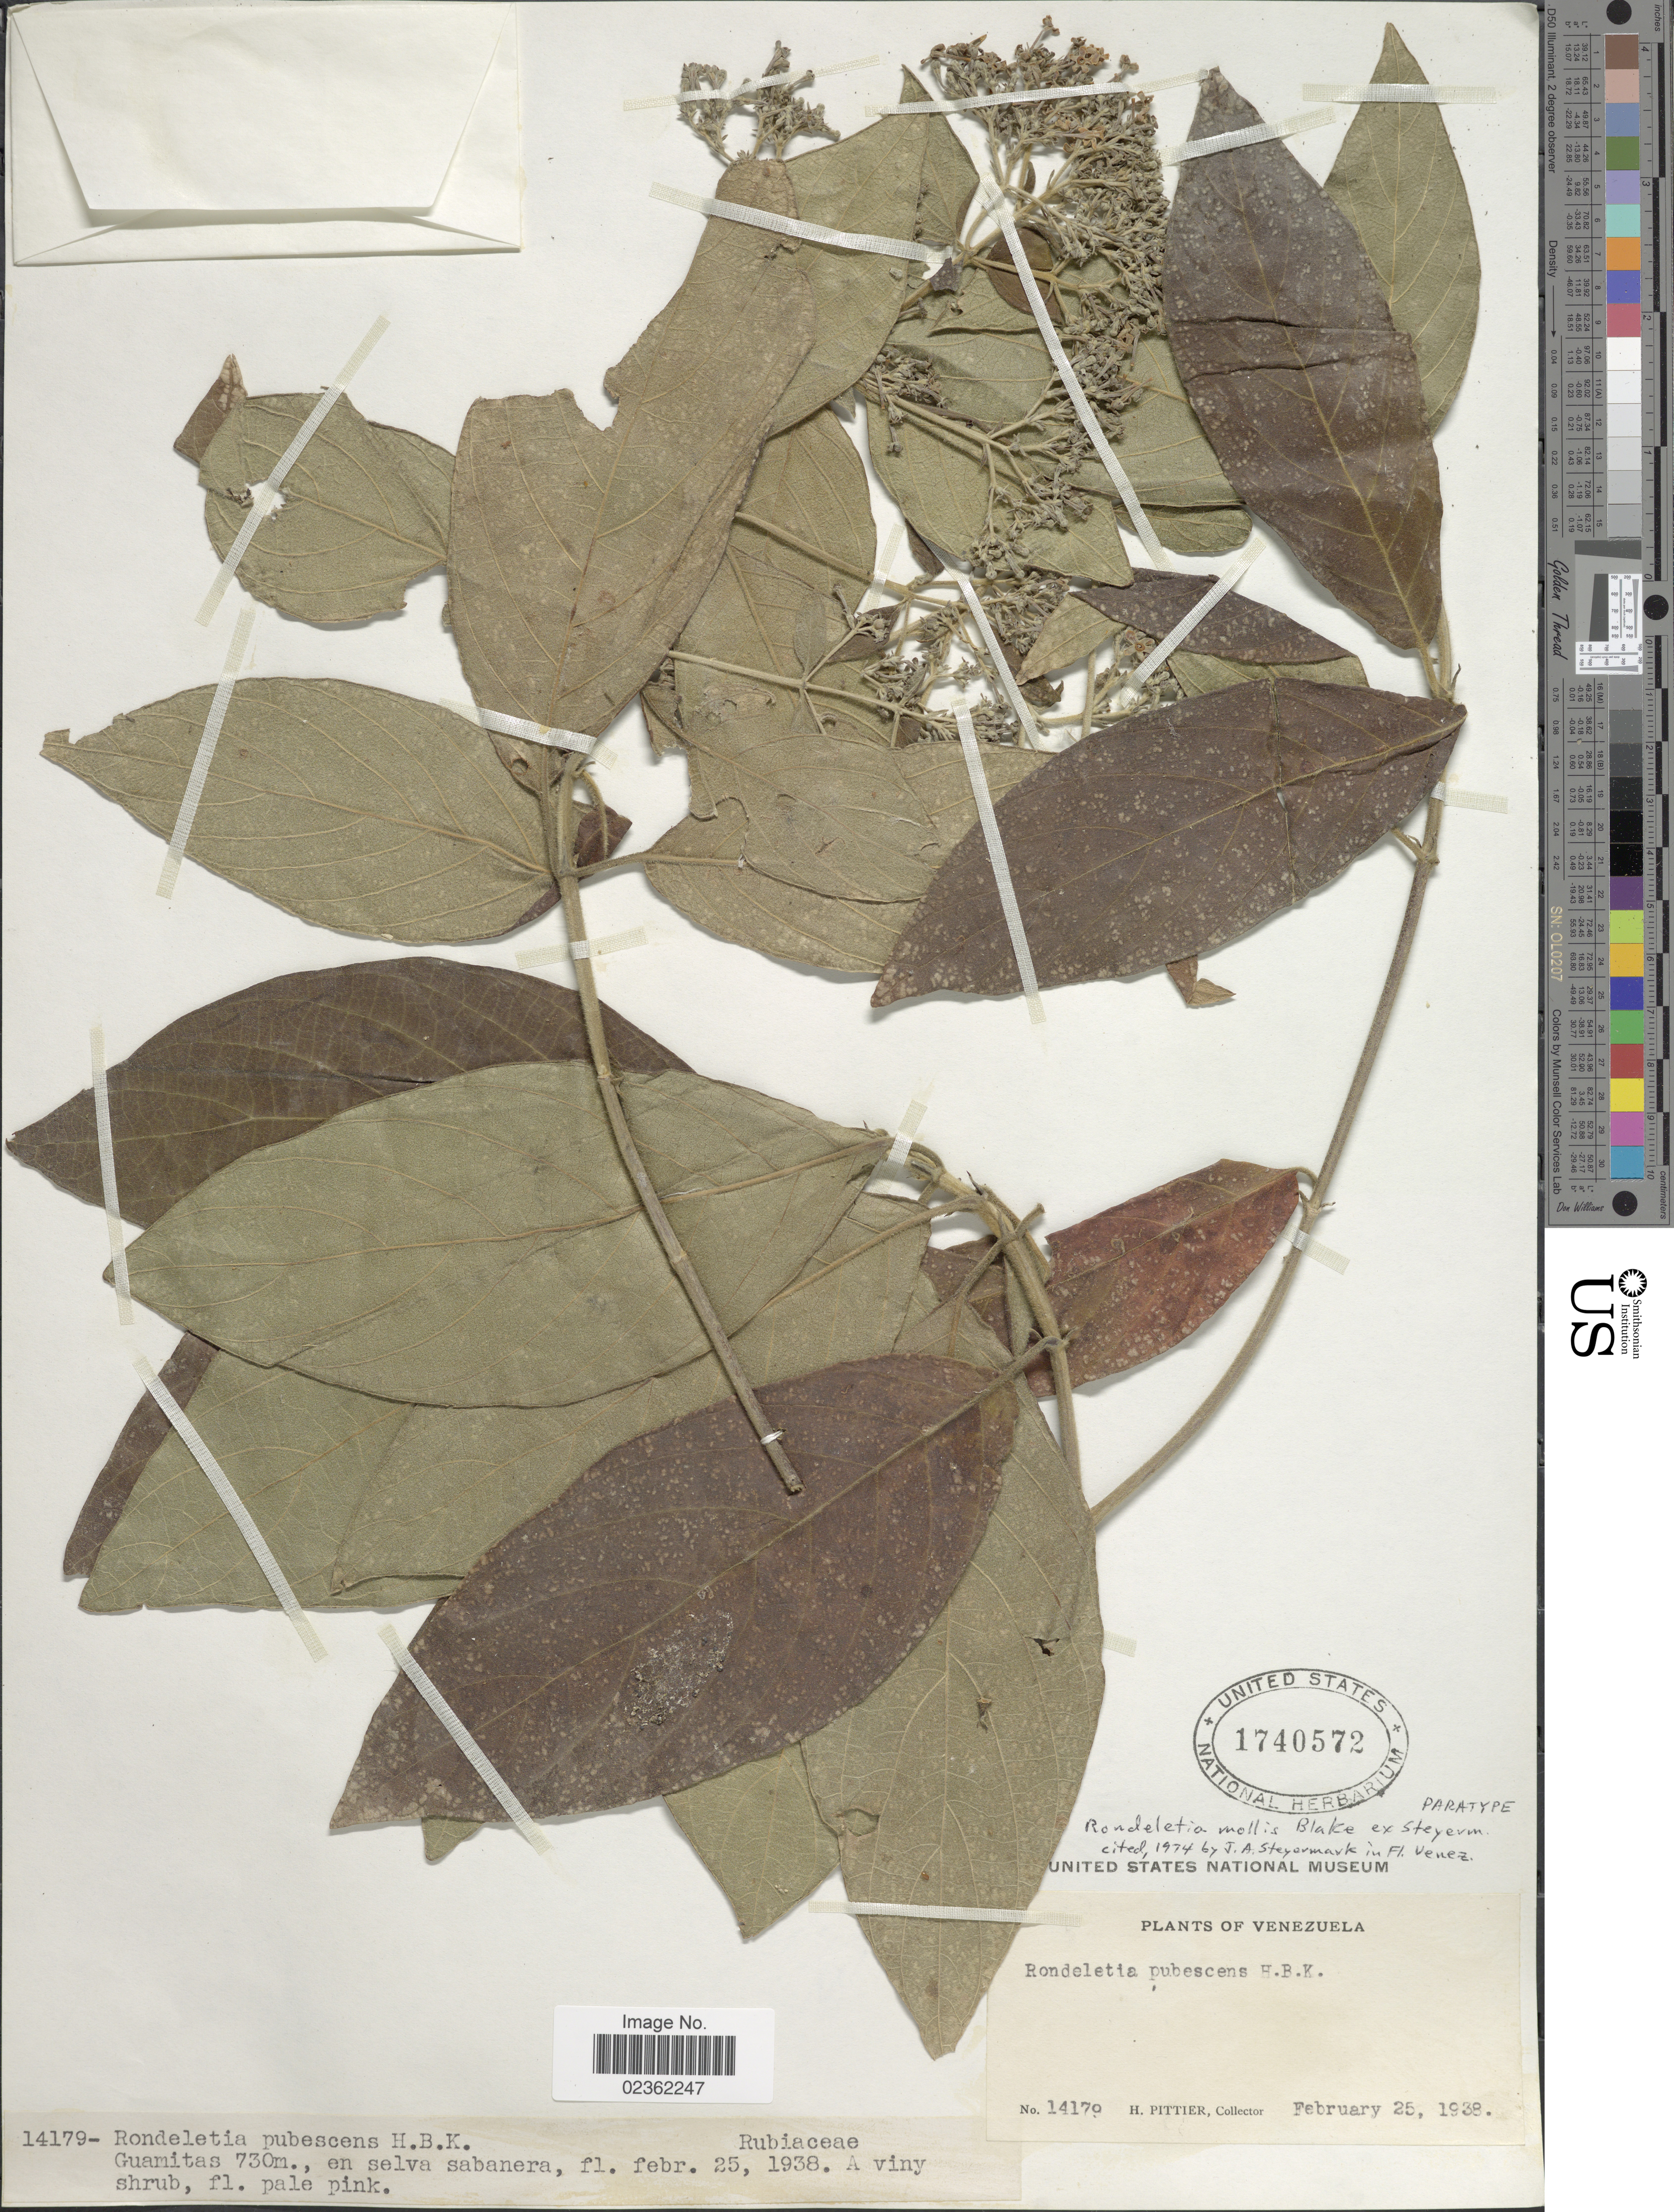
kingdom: Plantae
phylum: Tracheophyta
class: Magnoliopsida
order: Gentianales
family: Rubiaceae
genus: Rondeletia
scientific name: Rondeletia mollis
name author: S.F. Blake ex Steyerm.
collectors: H. F. Pittier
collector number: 14179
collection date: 1938-02-25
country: Venezuela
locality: Guamitas, en selva sabanera.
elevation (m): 730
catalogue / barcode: US 1740572